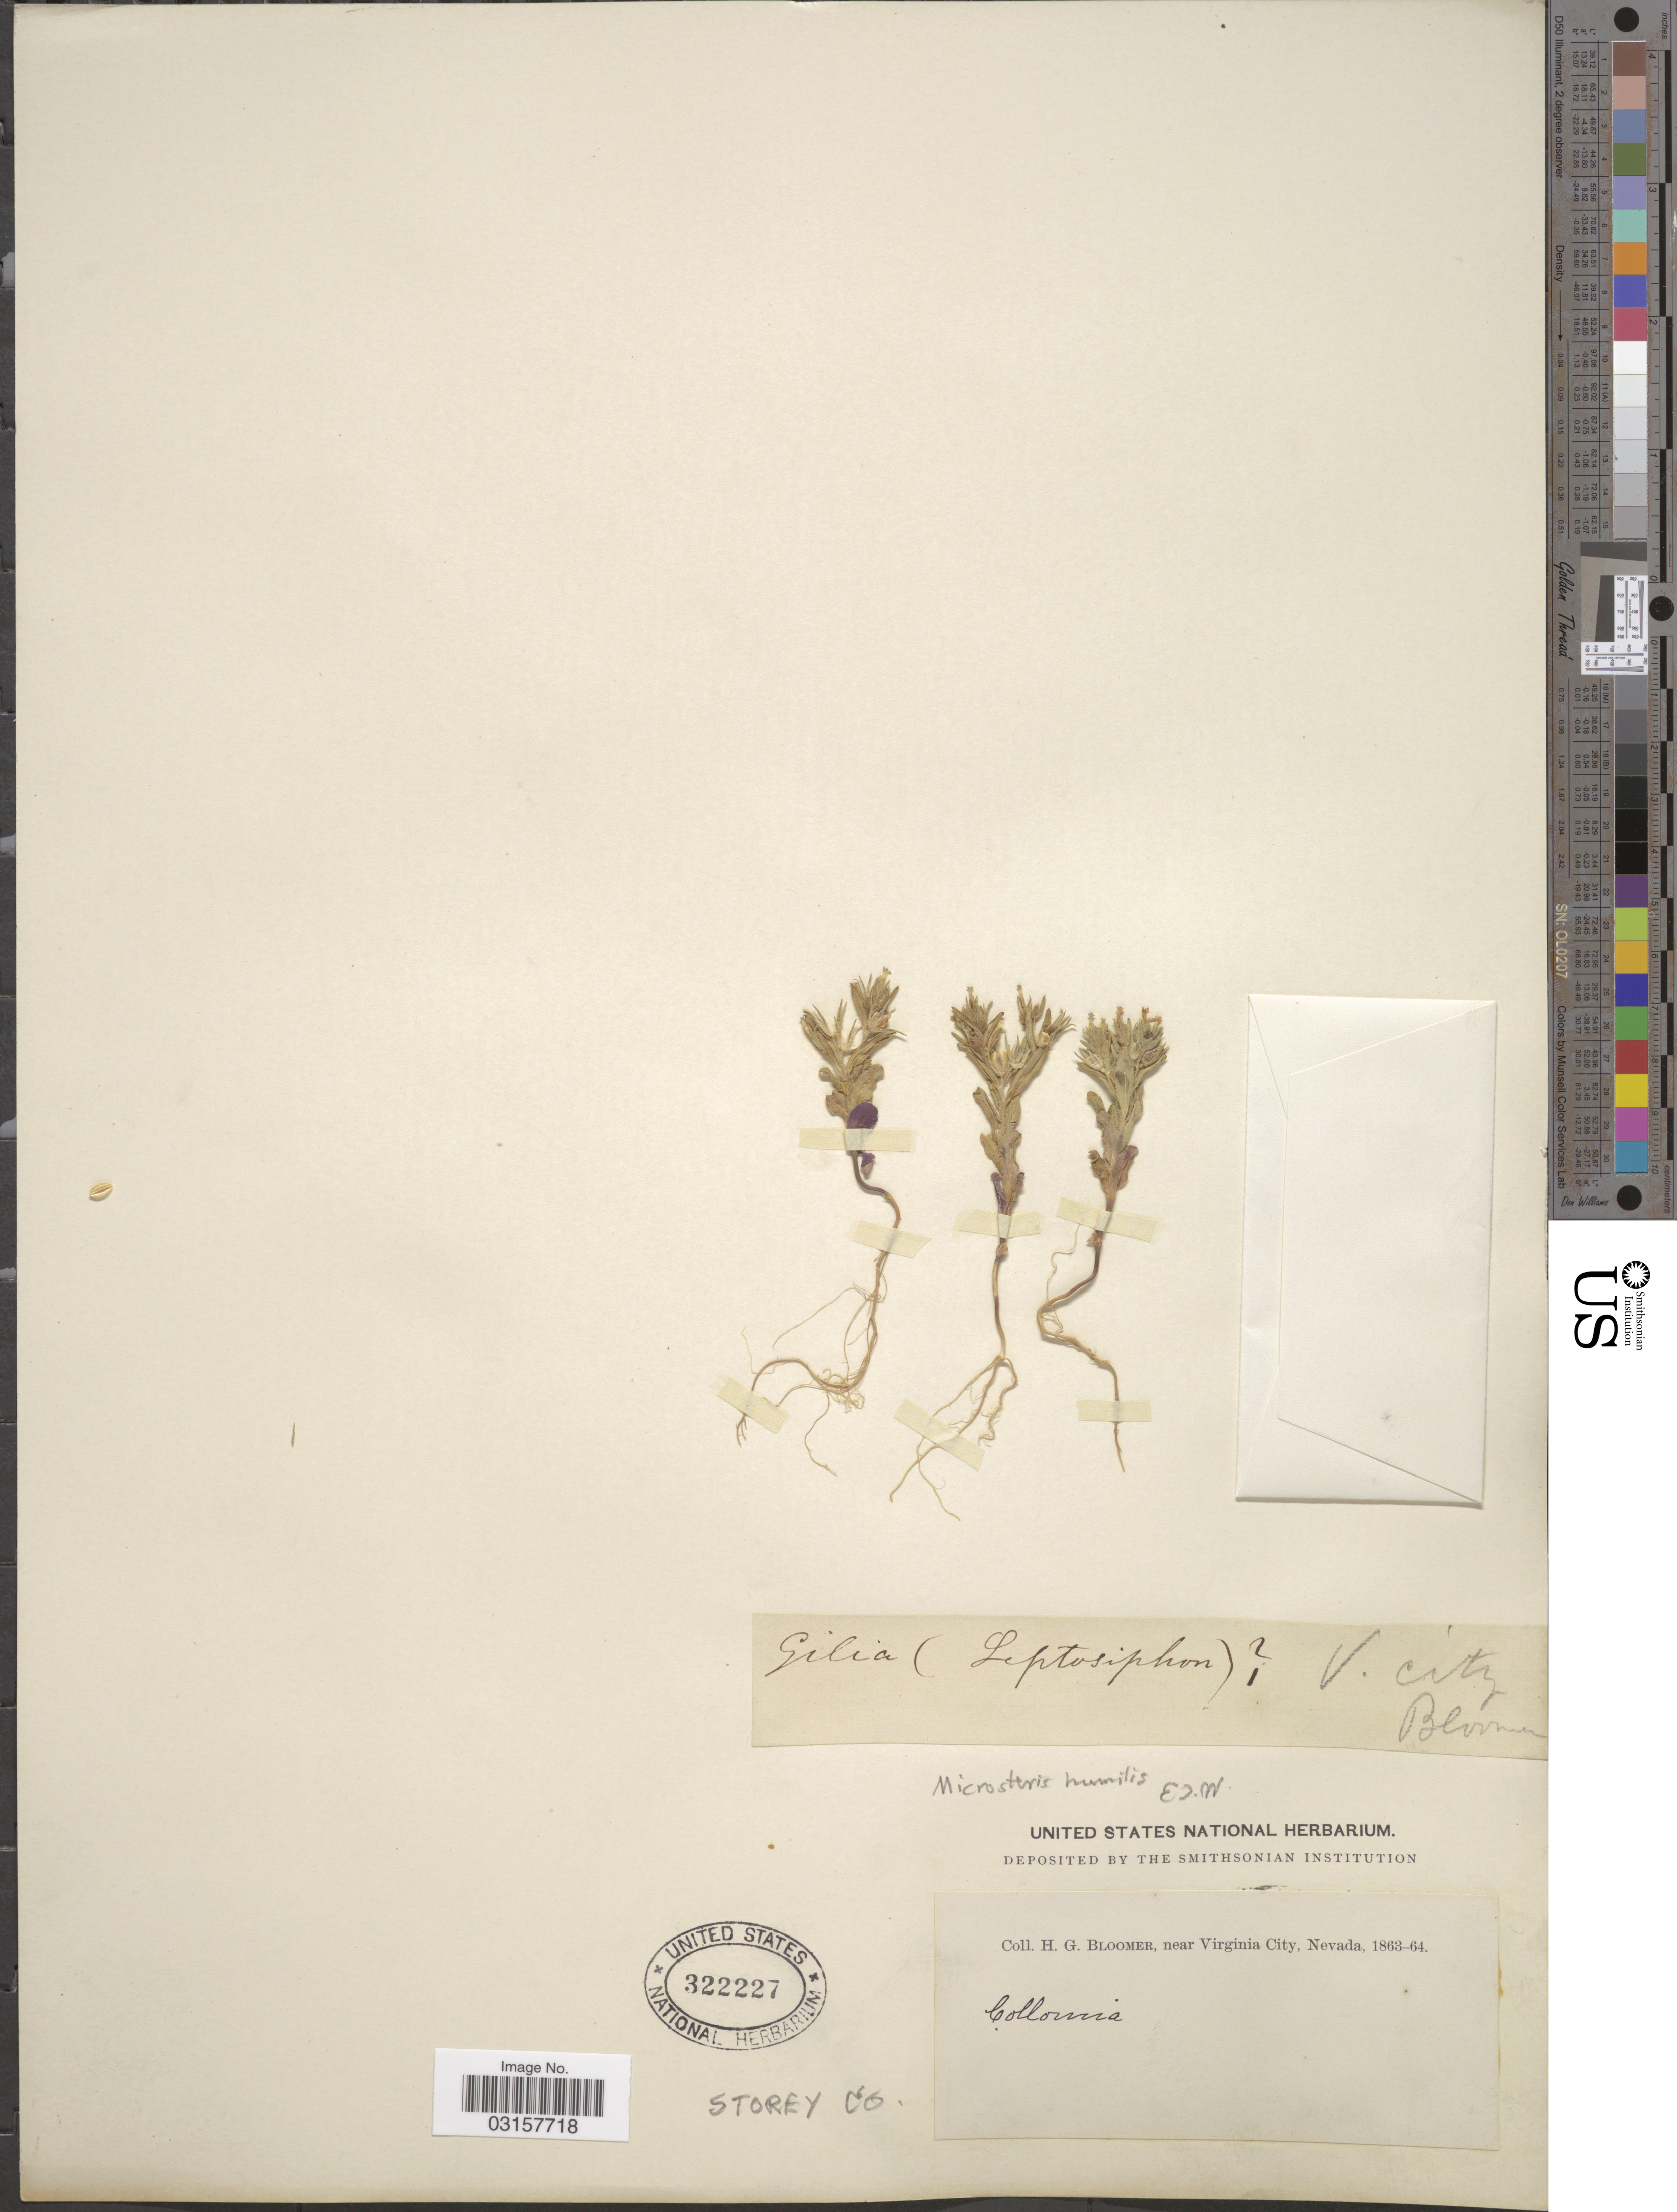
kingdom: Plantae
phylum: Tracheophyta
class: Magnoliopsida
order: Ericales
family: Polemoniaceae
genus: Microsteris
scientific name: Microsteris gracilis var. humilior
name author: (Hook.) Cronquist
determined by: (US) Smithsonian Institution - National Museum of Natural History - Department of Botany (UNITED STATES)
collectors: H. Bloomer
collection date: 1863/1864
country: United States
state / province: Nevada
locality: Near Virginia City, Storey Co.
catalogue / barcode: US 322227